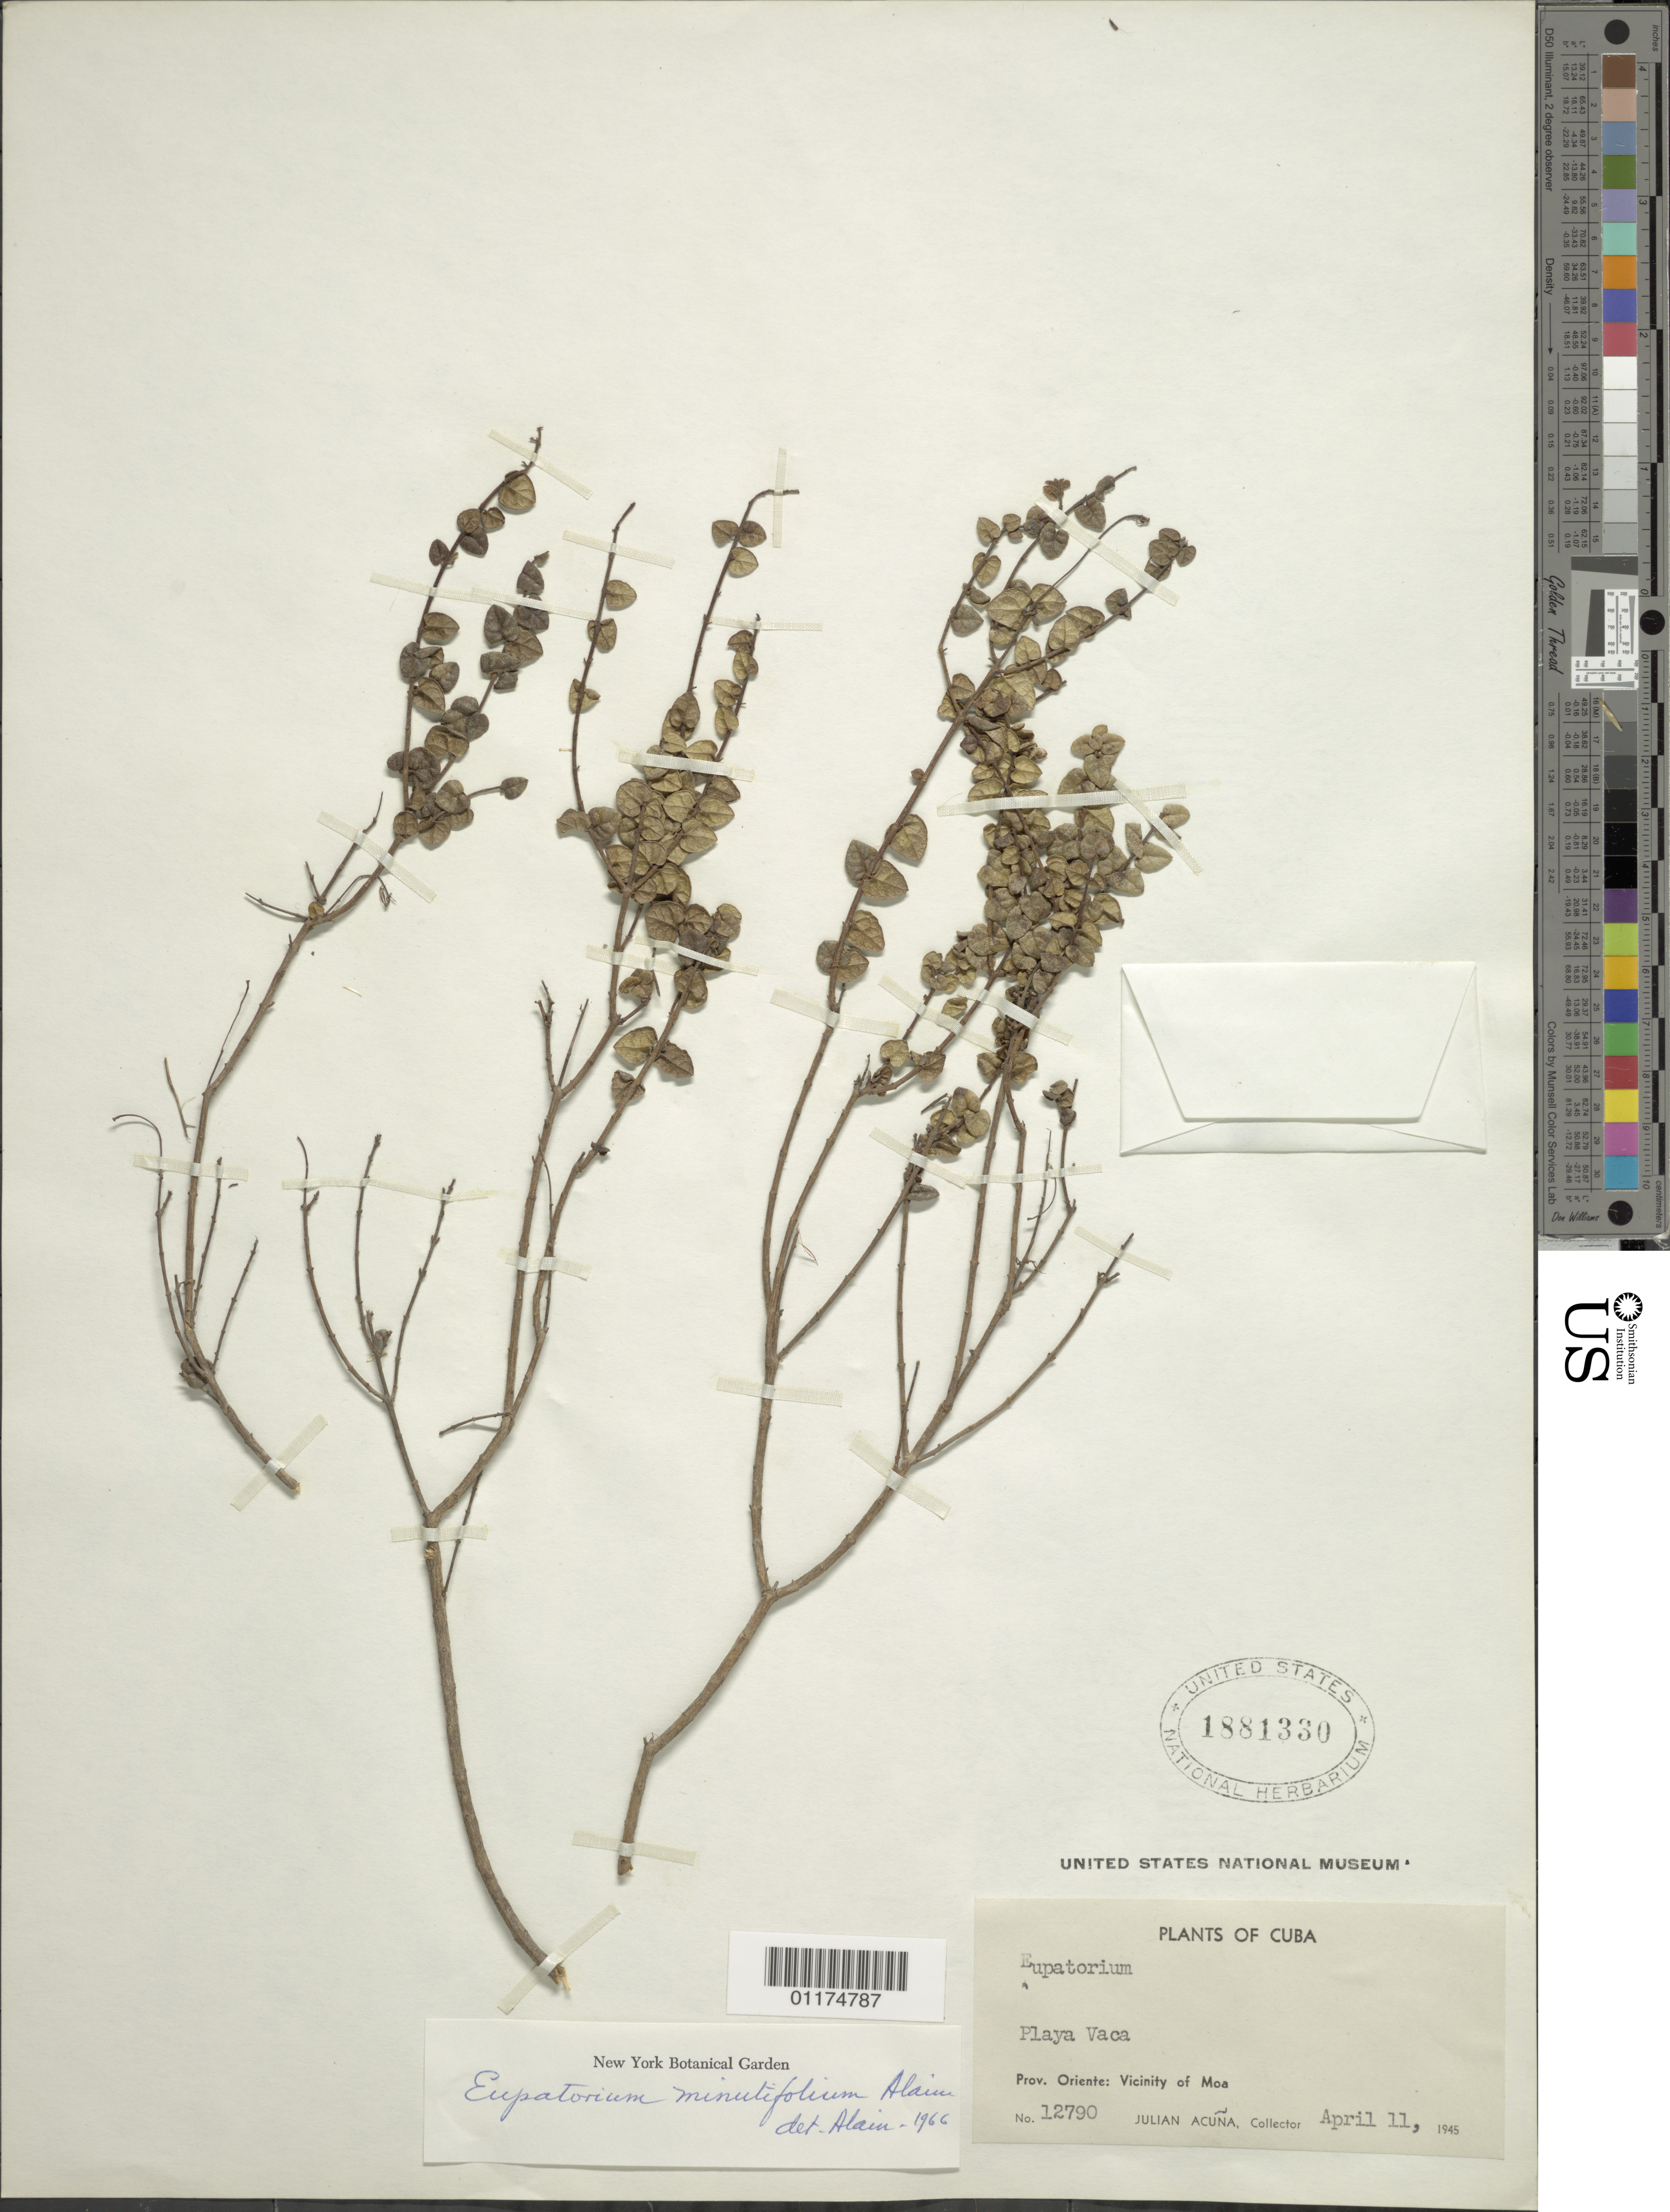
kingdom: Plantae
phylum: Tracheophyta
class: Magnoliopsida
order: Asterales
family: Asteraceae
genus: Koanophyllon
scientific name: Koanophyllon minutifolium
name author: (Alain) R.M. King & H. Rob.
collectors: J. Acuña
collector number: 12790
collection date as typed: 11 Apr 1945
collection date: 1945-04-11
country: Cuba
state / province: Oriente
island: Cuba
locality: Vicinity of Moa, Playa Vaca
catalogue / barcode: US 1881330